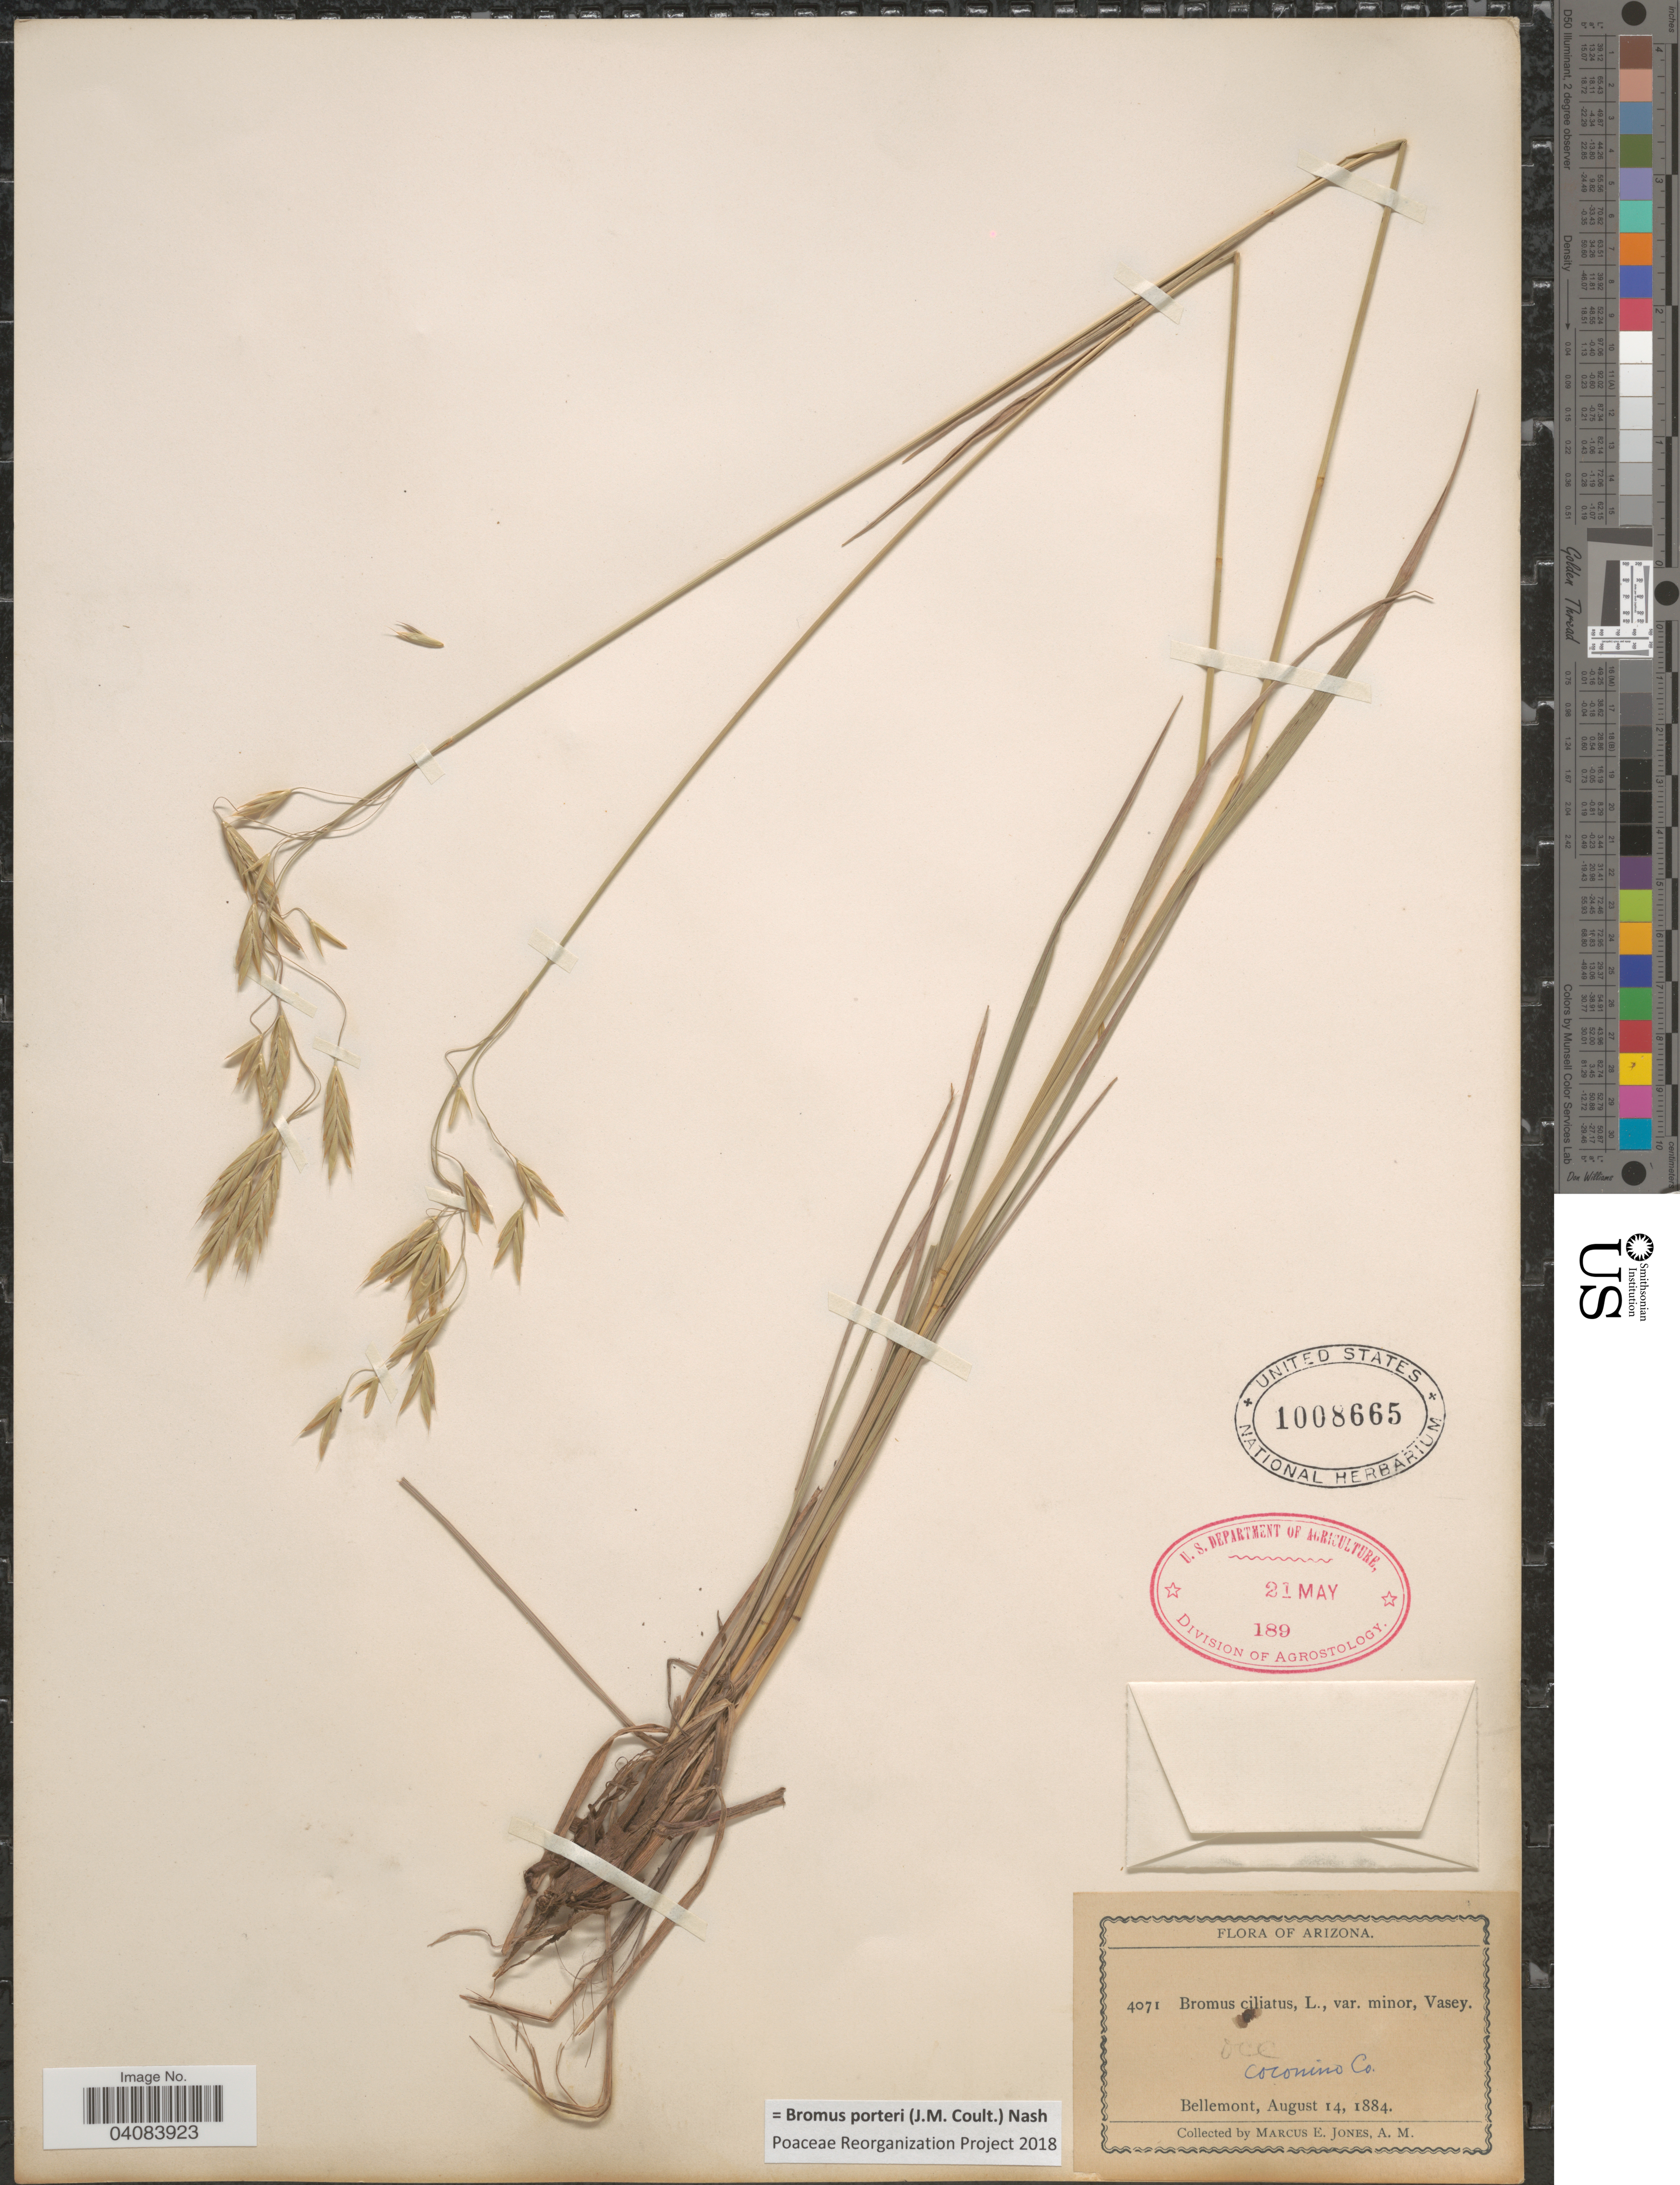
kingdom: Plantae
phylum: Tracheophyta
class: Liliopsida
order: Poales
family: Poaceae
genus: Bromus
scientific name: Bromus porteri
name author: (J.M. Coult.) Nash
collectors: M. E. Jones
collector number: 4071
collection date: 1884-08-14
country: United States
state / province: Arizona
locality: Coconino Co. Bellemont.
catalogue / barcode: US 1008665